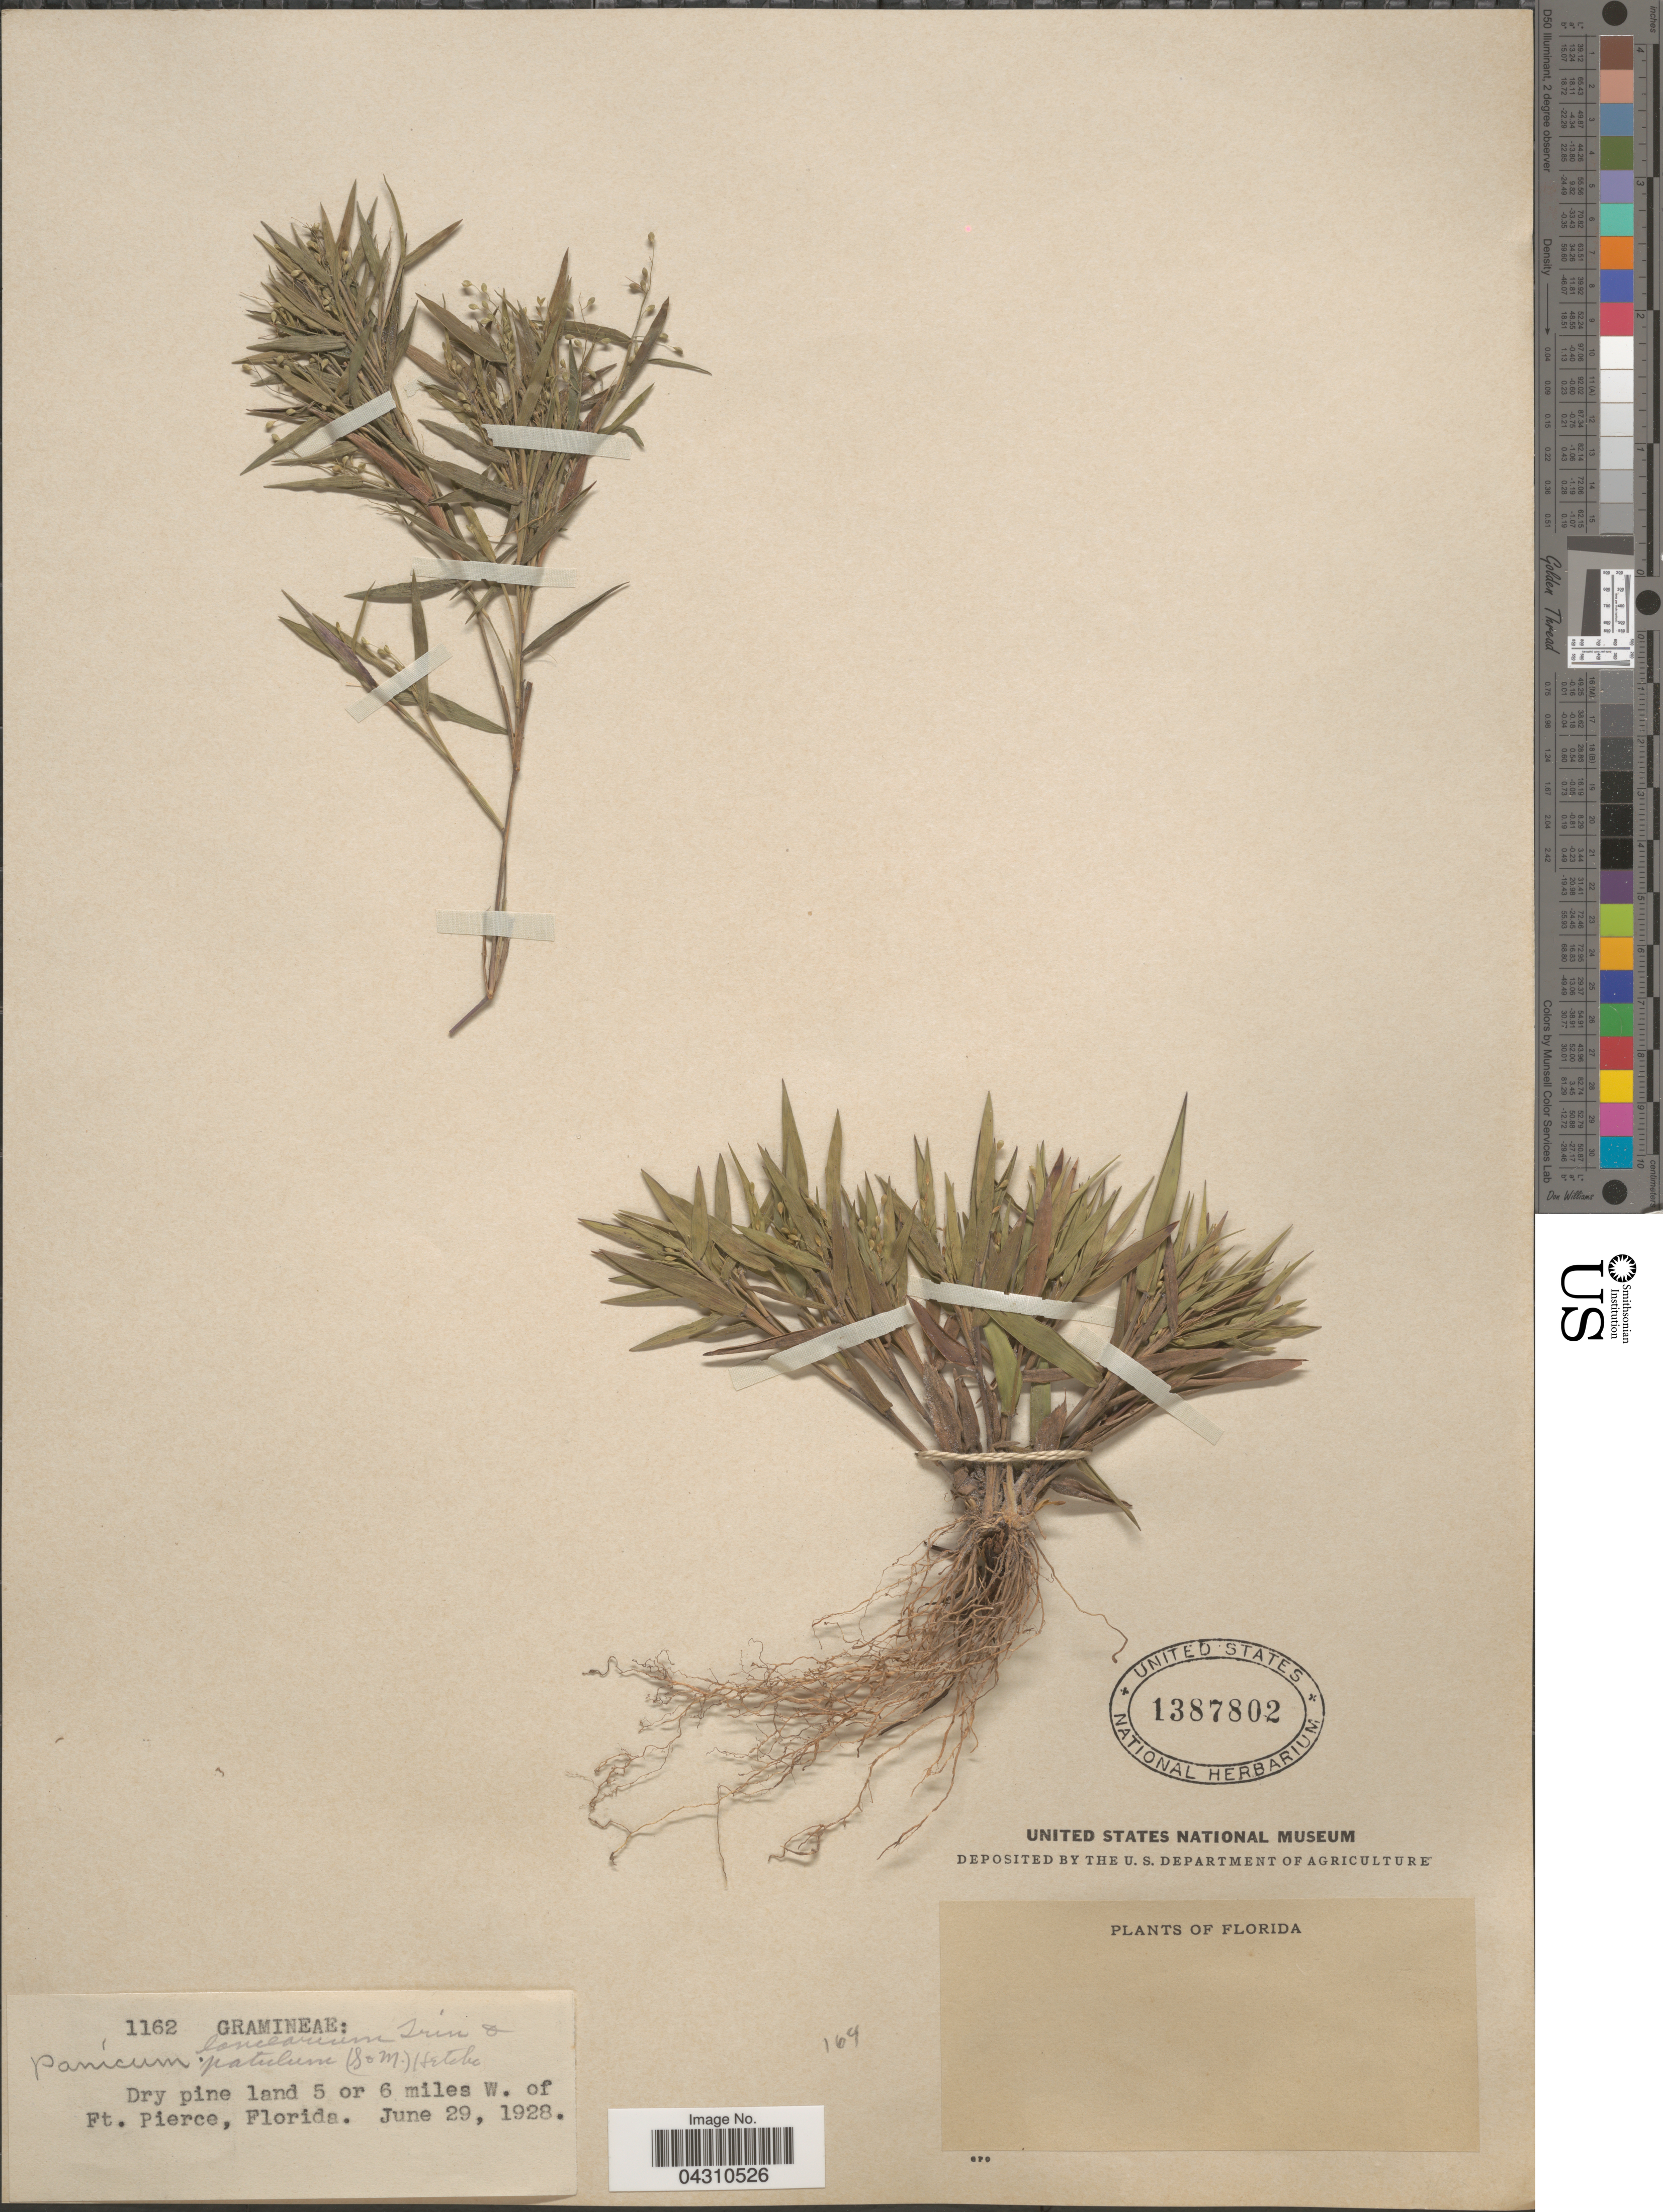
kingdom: Plantae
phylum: Tracheophyta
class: Liliopsida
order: Poales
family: Poaceae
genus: Dichanthelium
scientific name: Dichanthelium portoricense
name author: (Desv. ex Ham.) B.F. Hansen & Wunderlin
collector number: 1162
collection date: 1928-06-29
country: United States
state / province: Florida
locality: Dry pine land 5 or 6 miles W. of Ft. Pierce.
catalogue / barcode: US 1387802